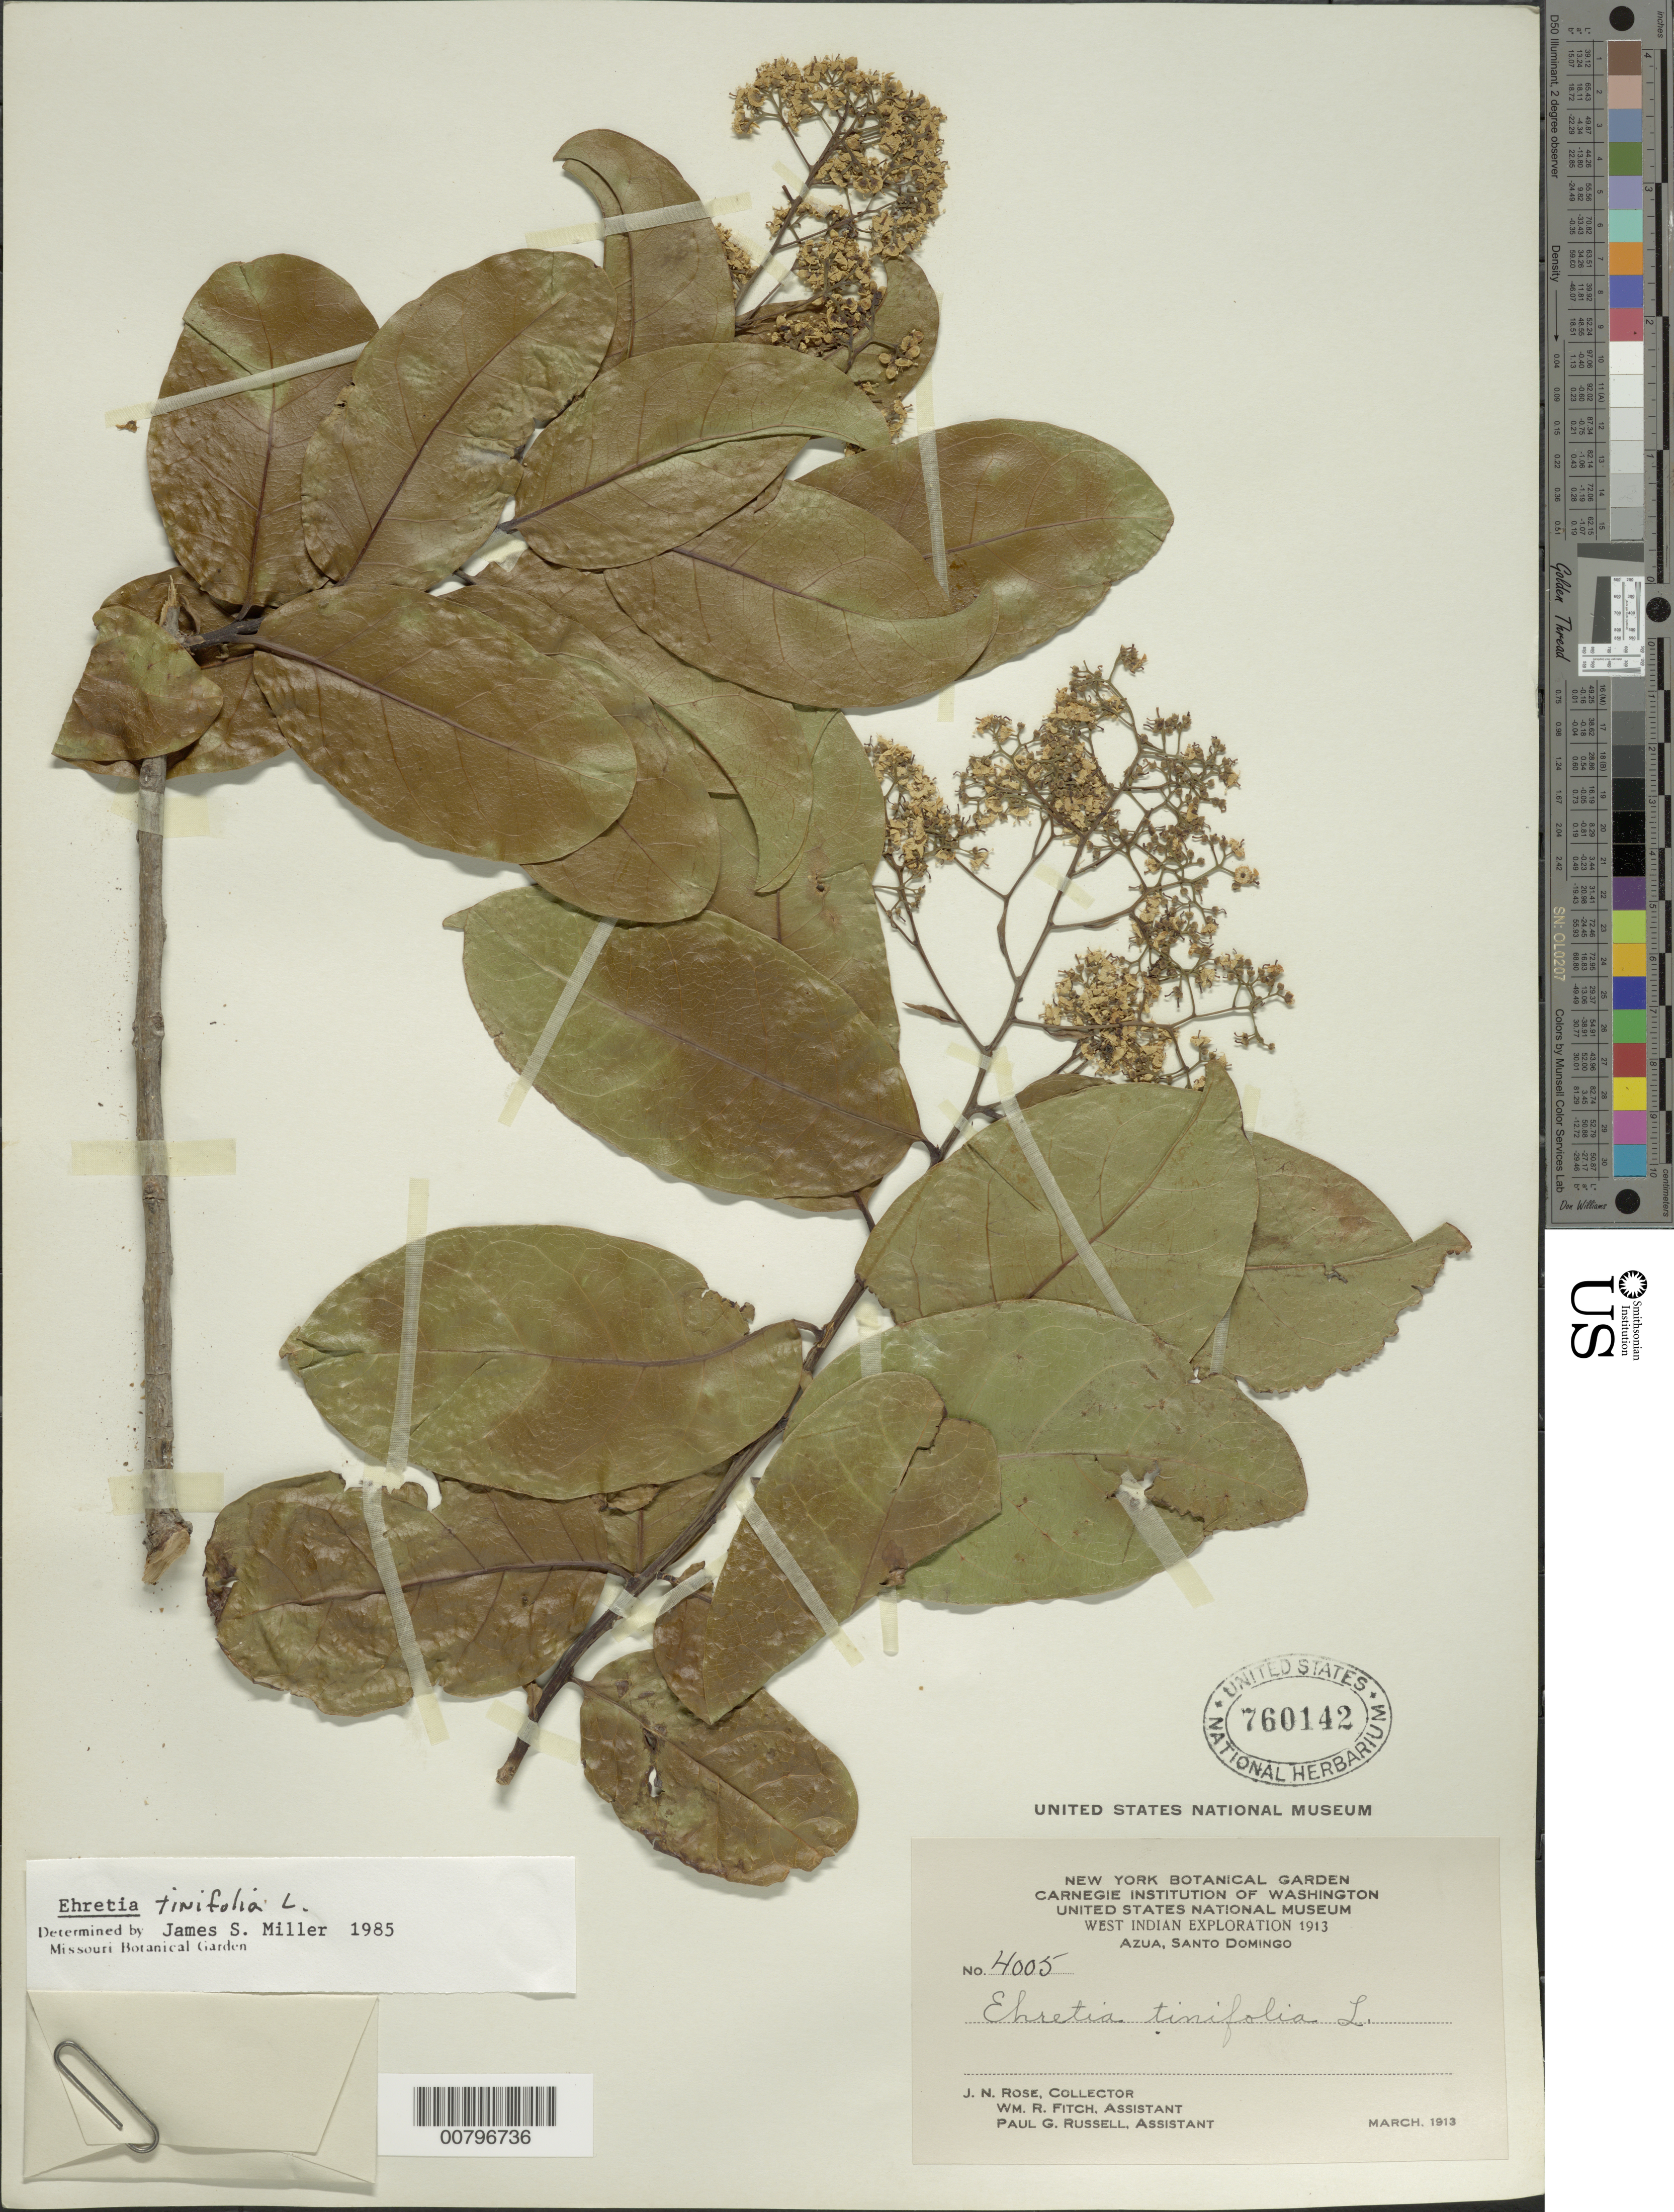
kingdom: Plantae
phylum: Tracheophyta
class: Magnoliopsida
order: Boraginales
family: Ehretiaceae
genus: Ehretia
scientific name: Ehretia tinifolia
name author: L.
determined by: Miller, James S., (MO), Missouri Botanical Garden (UNITED STATES)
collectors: J. N. Rose, W. R. Fitch & P. G. Russell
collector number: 4005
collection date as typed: Mar 1913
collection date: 1913-03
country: Dominican Republic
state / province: Azua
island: Hispaniola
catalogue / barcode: US 760142